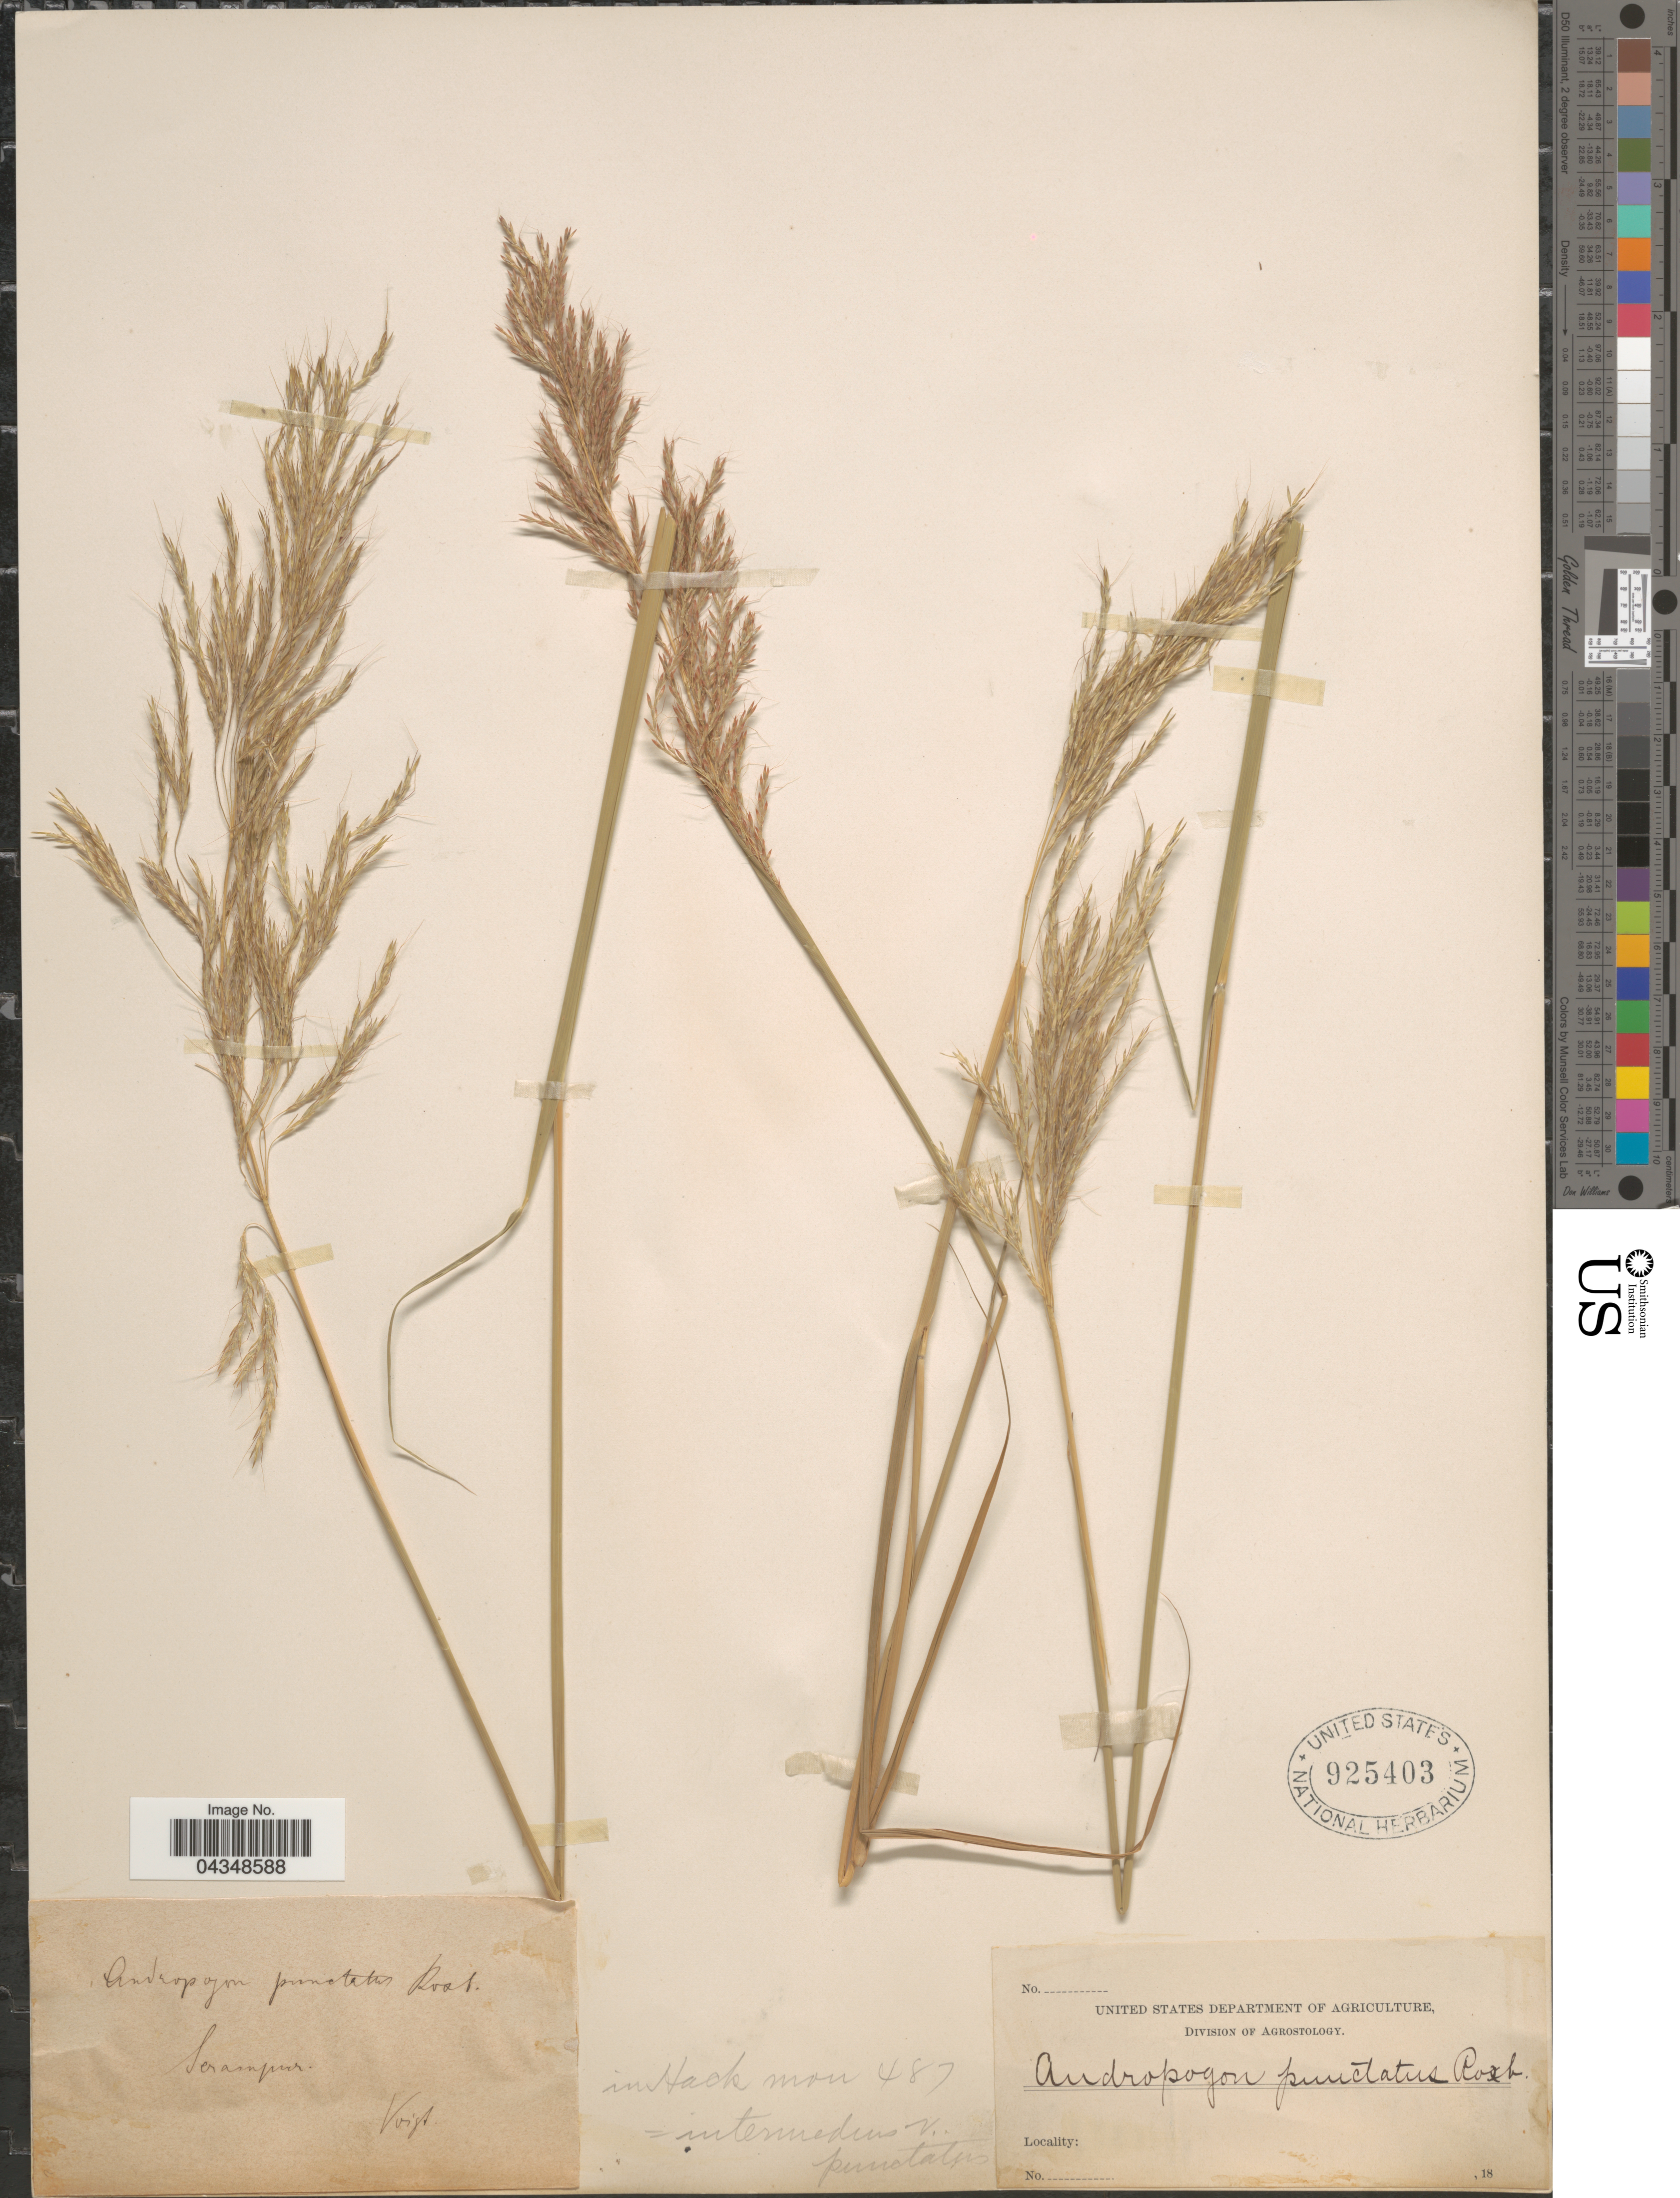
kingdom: Plantae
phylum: Tracheophyta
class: Liliopsida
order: Poales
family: Poaceae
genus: Bothriochloa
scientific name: Bothriochloa bladhii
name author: (Retz.) S.T. Blake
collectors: Voigt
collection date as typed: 18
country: India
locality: Serampur.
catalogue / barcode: US 925403